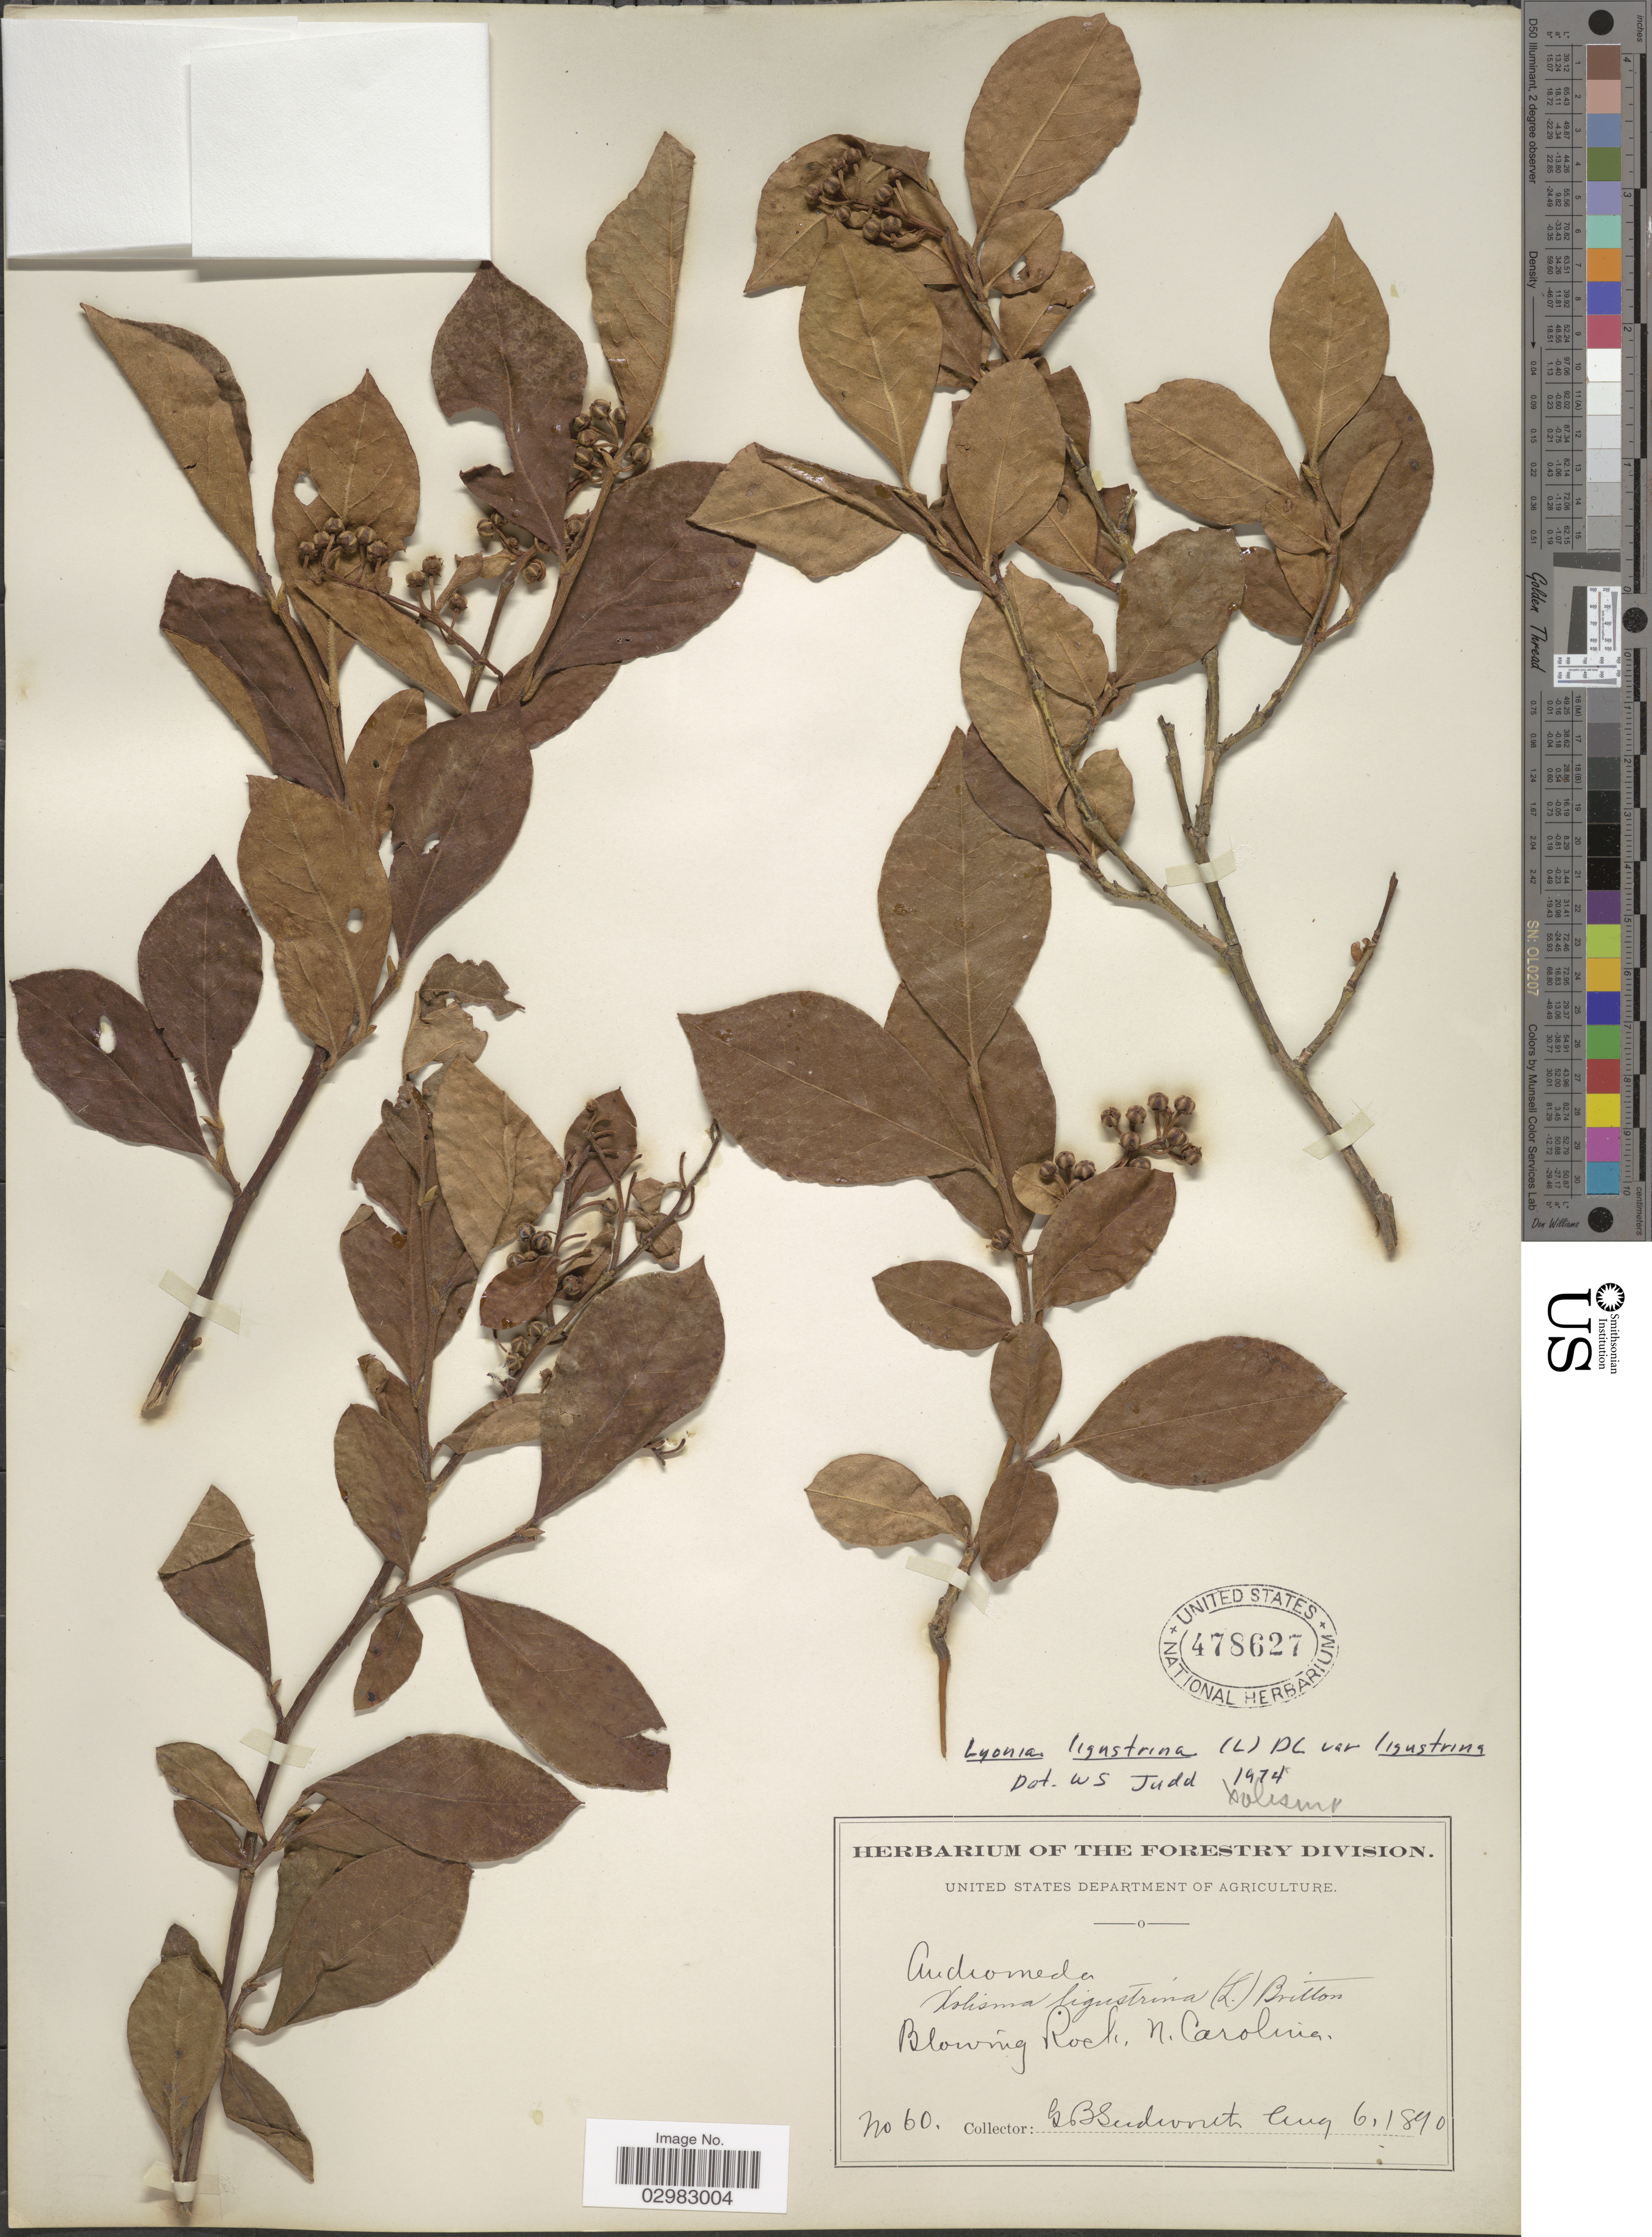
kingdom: Plantae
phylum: Tracheophyta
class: Magnoliopsida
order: Ericales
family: Ericaceae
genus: Lyonia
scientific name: Lyonia ligustrina var. ligustrina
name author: (L.) DC.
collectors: G. B. Sudworth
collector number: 60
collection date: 1890-08-06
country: United States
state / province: North Carolina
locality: Blowing Rock.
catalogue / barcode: US 478627